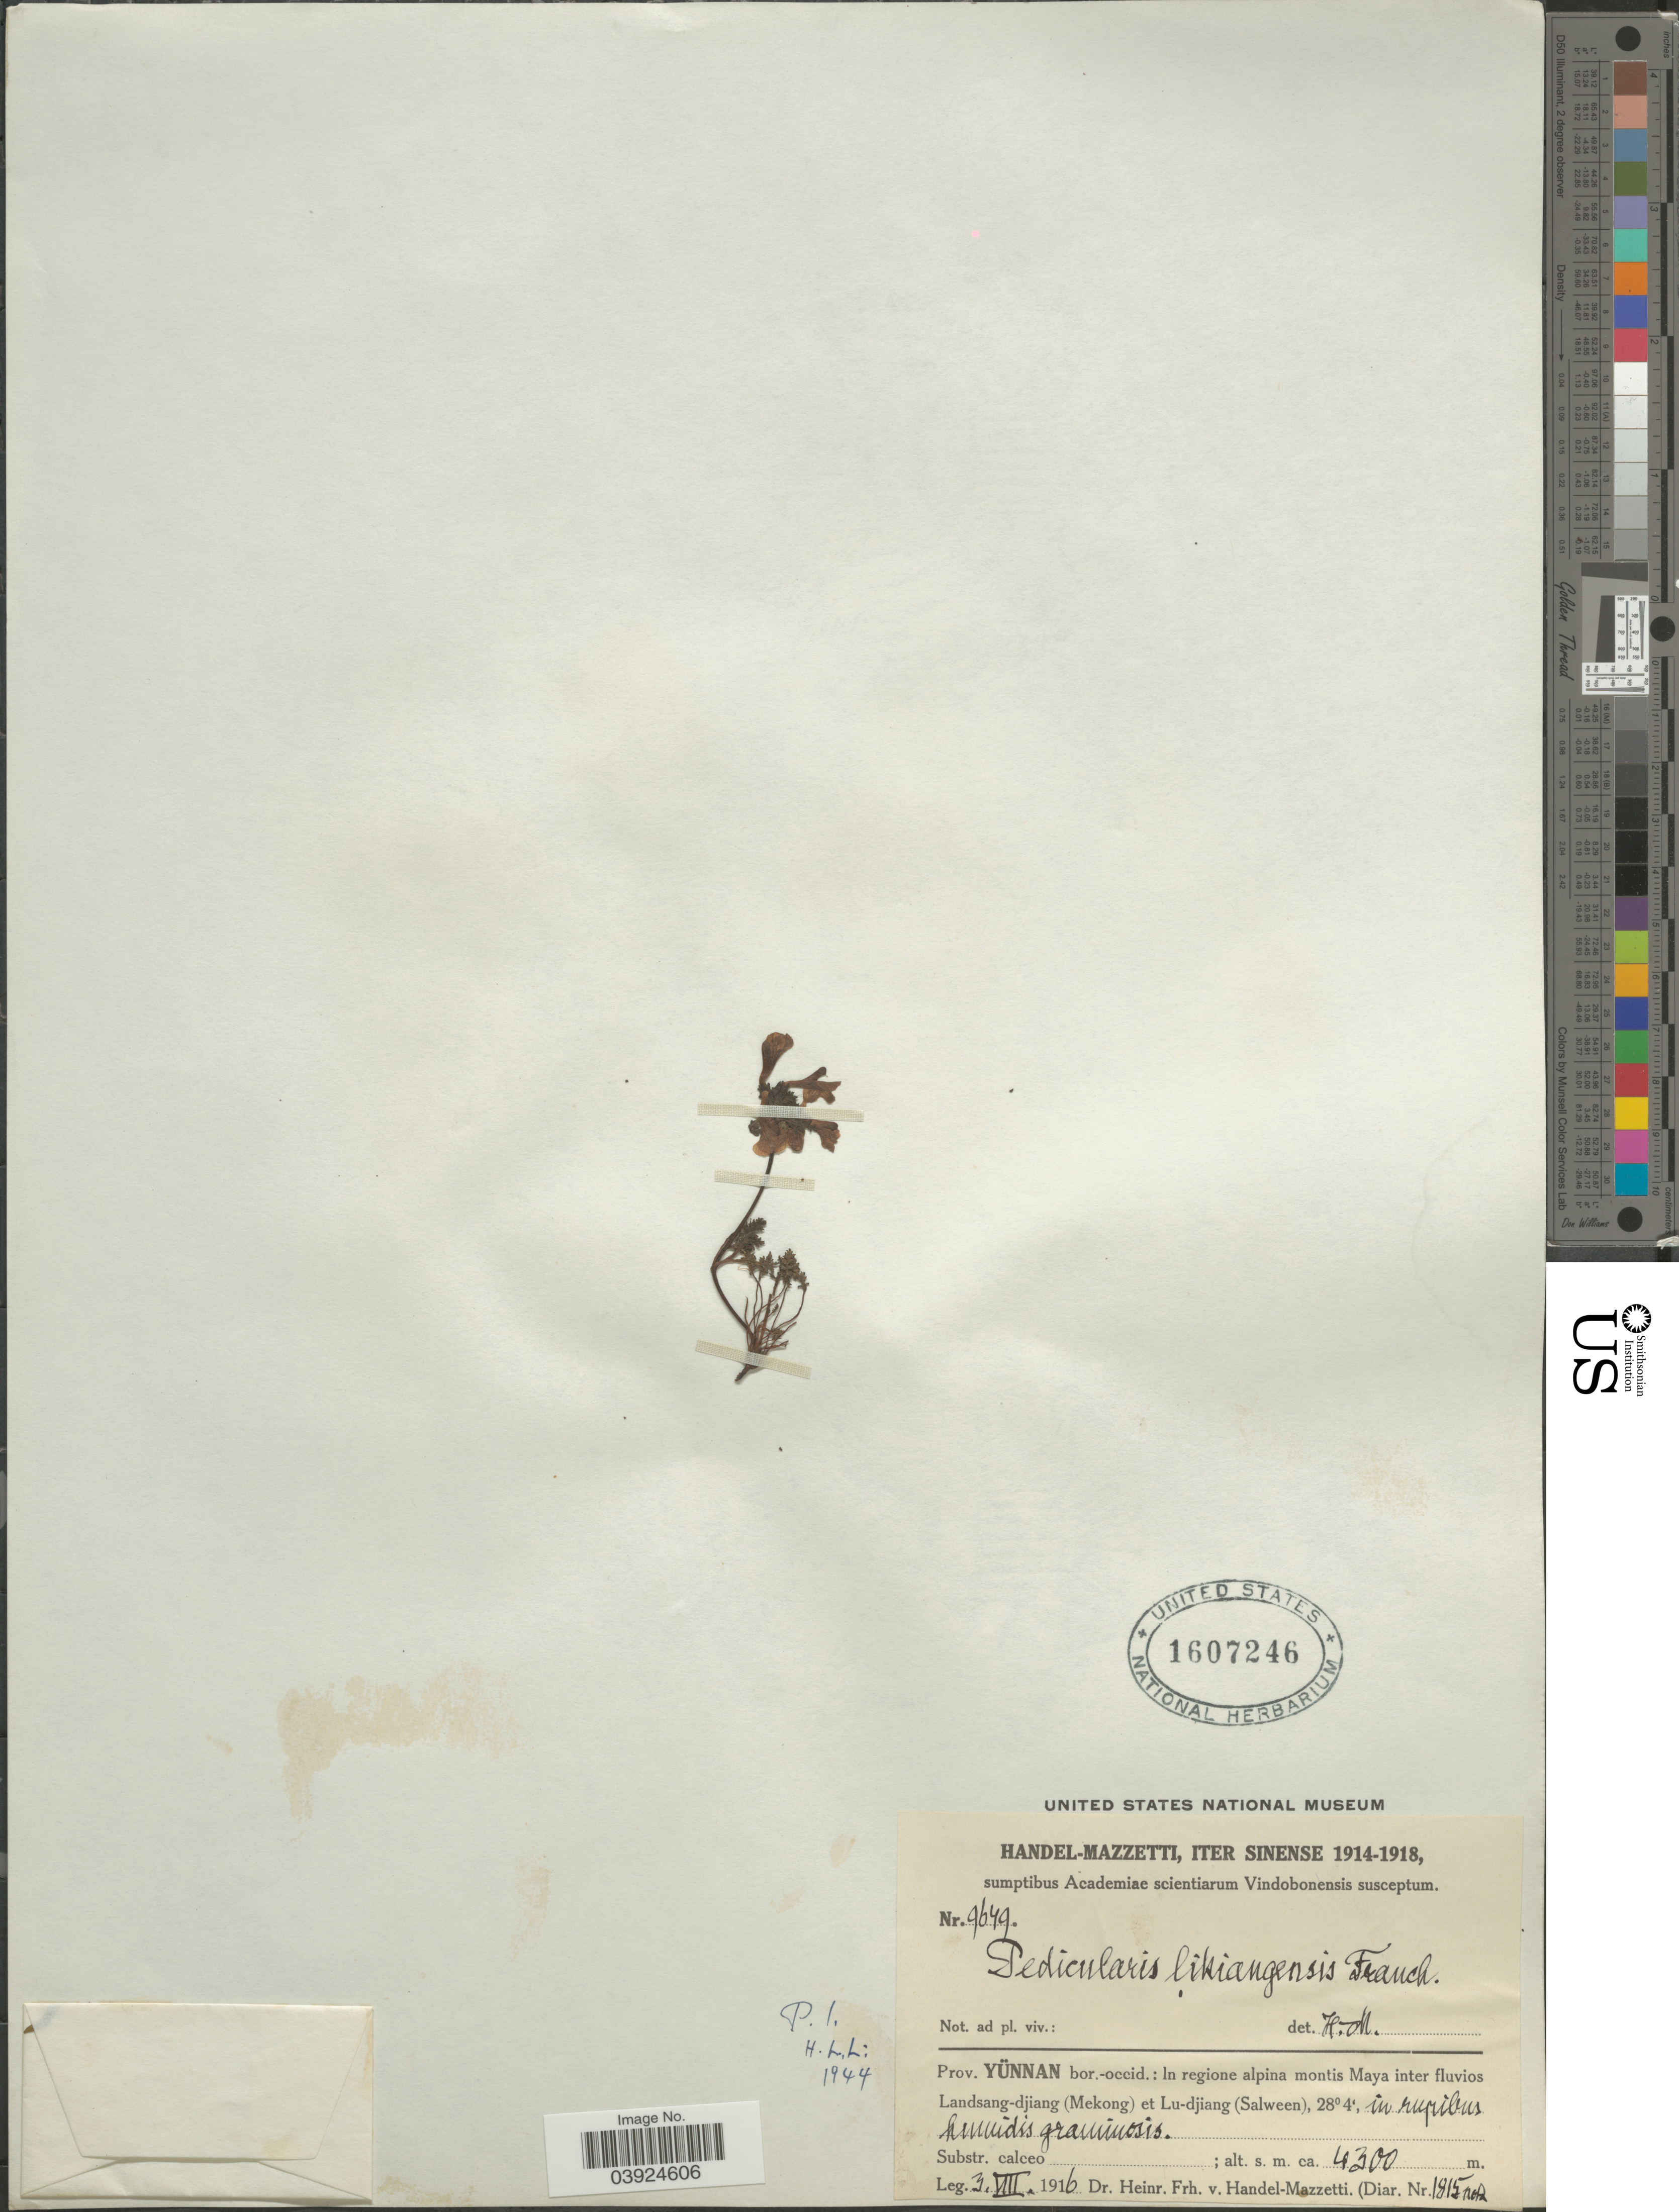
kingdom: Plantae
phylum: Tracheophyta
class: Magnoliopsida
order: Lamiales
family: Orobanchaceae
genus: Pedicularis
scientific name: Pedicularis likiangensis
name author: Franch. ex Maxim.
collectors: H. Handel-Mazzetti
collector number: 9649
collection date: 1916-07-03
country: China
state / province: Yunnan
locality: Prov Yünnan bor.-occid.: In regione alpina montis Maya inter fluvios Landsang-djiang (Mekong) et Lu-djiang (Salween), in rupibus humidis graminosis.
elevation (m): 4300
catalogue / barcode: US 1607246